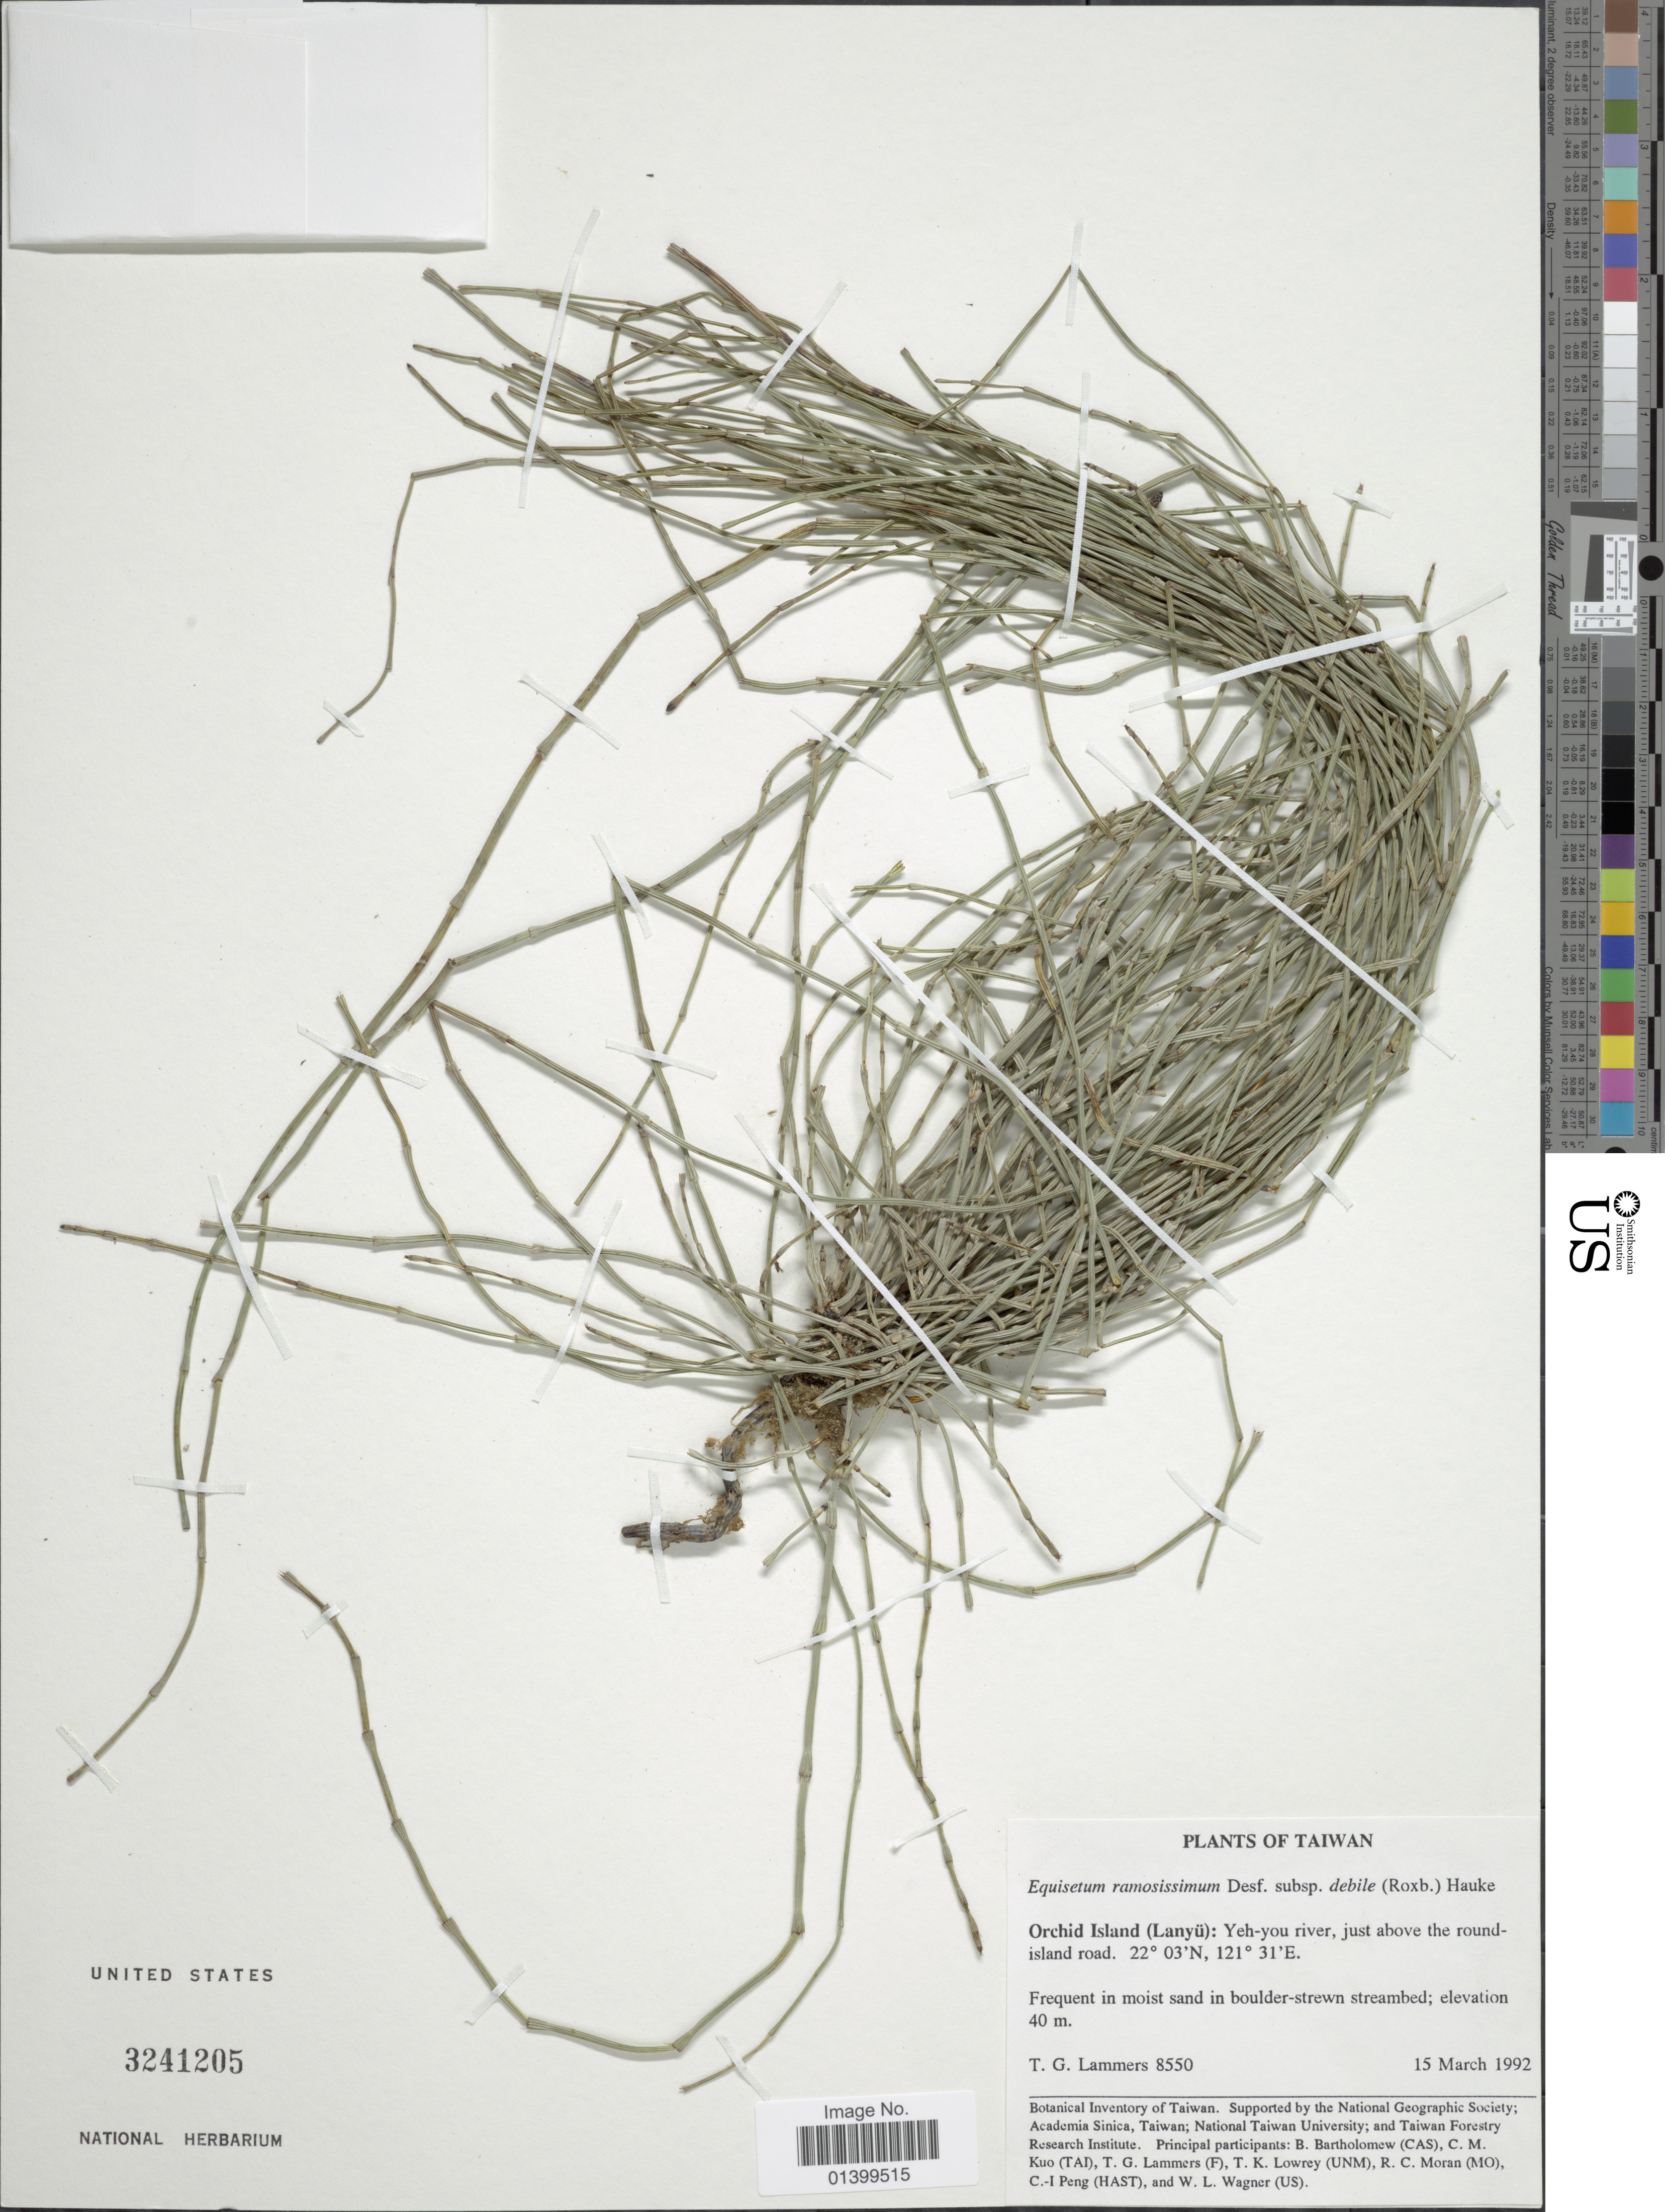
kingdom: Plantae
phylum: Tracheophyta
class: Polypodiopsida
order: Equisetales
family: Equisetaceae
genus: Equisetum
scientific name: Equisetum ramosissimum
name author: Desf.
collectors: T. Lammers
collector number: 8550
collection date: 1992-03-15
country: Taiwan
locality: Orchid Island (Lanyü): Yeh-you river, just above the round-island road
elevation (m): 40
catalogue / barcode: US 3241205